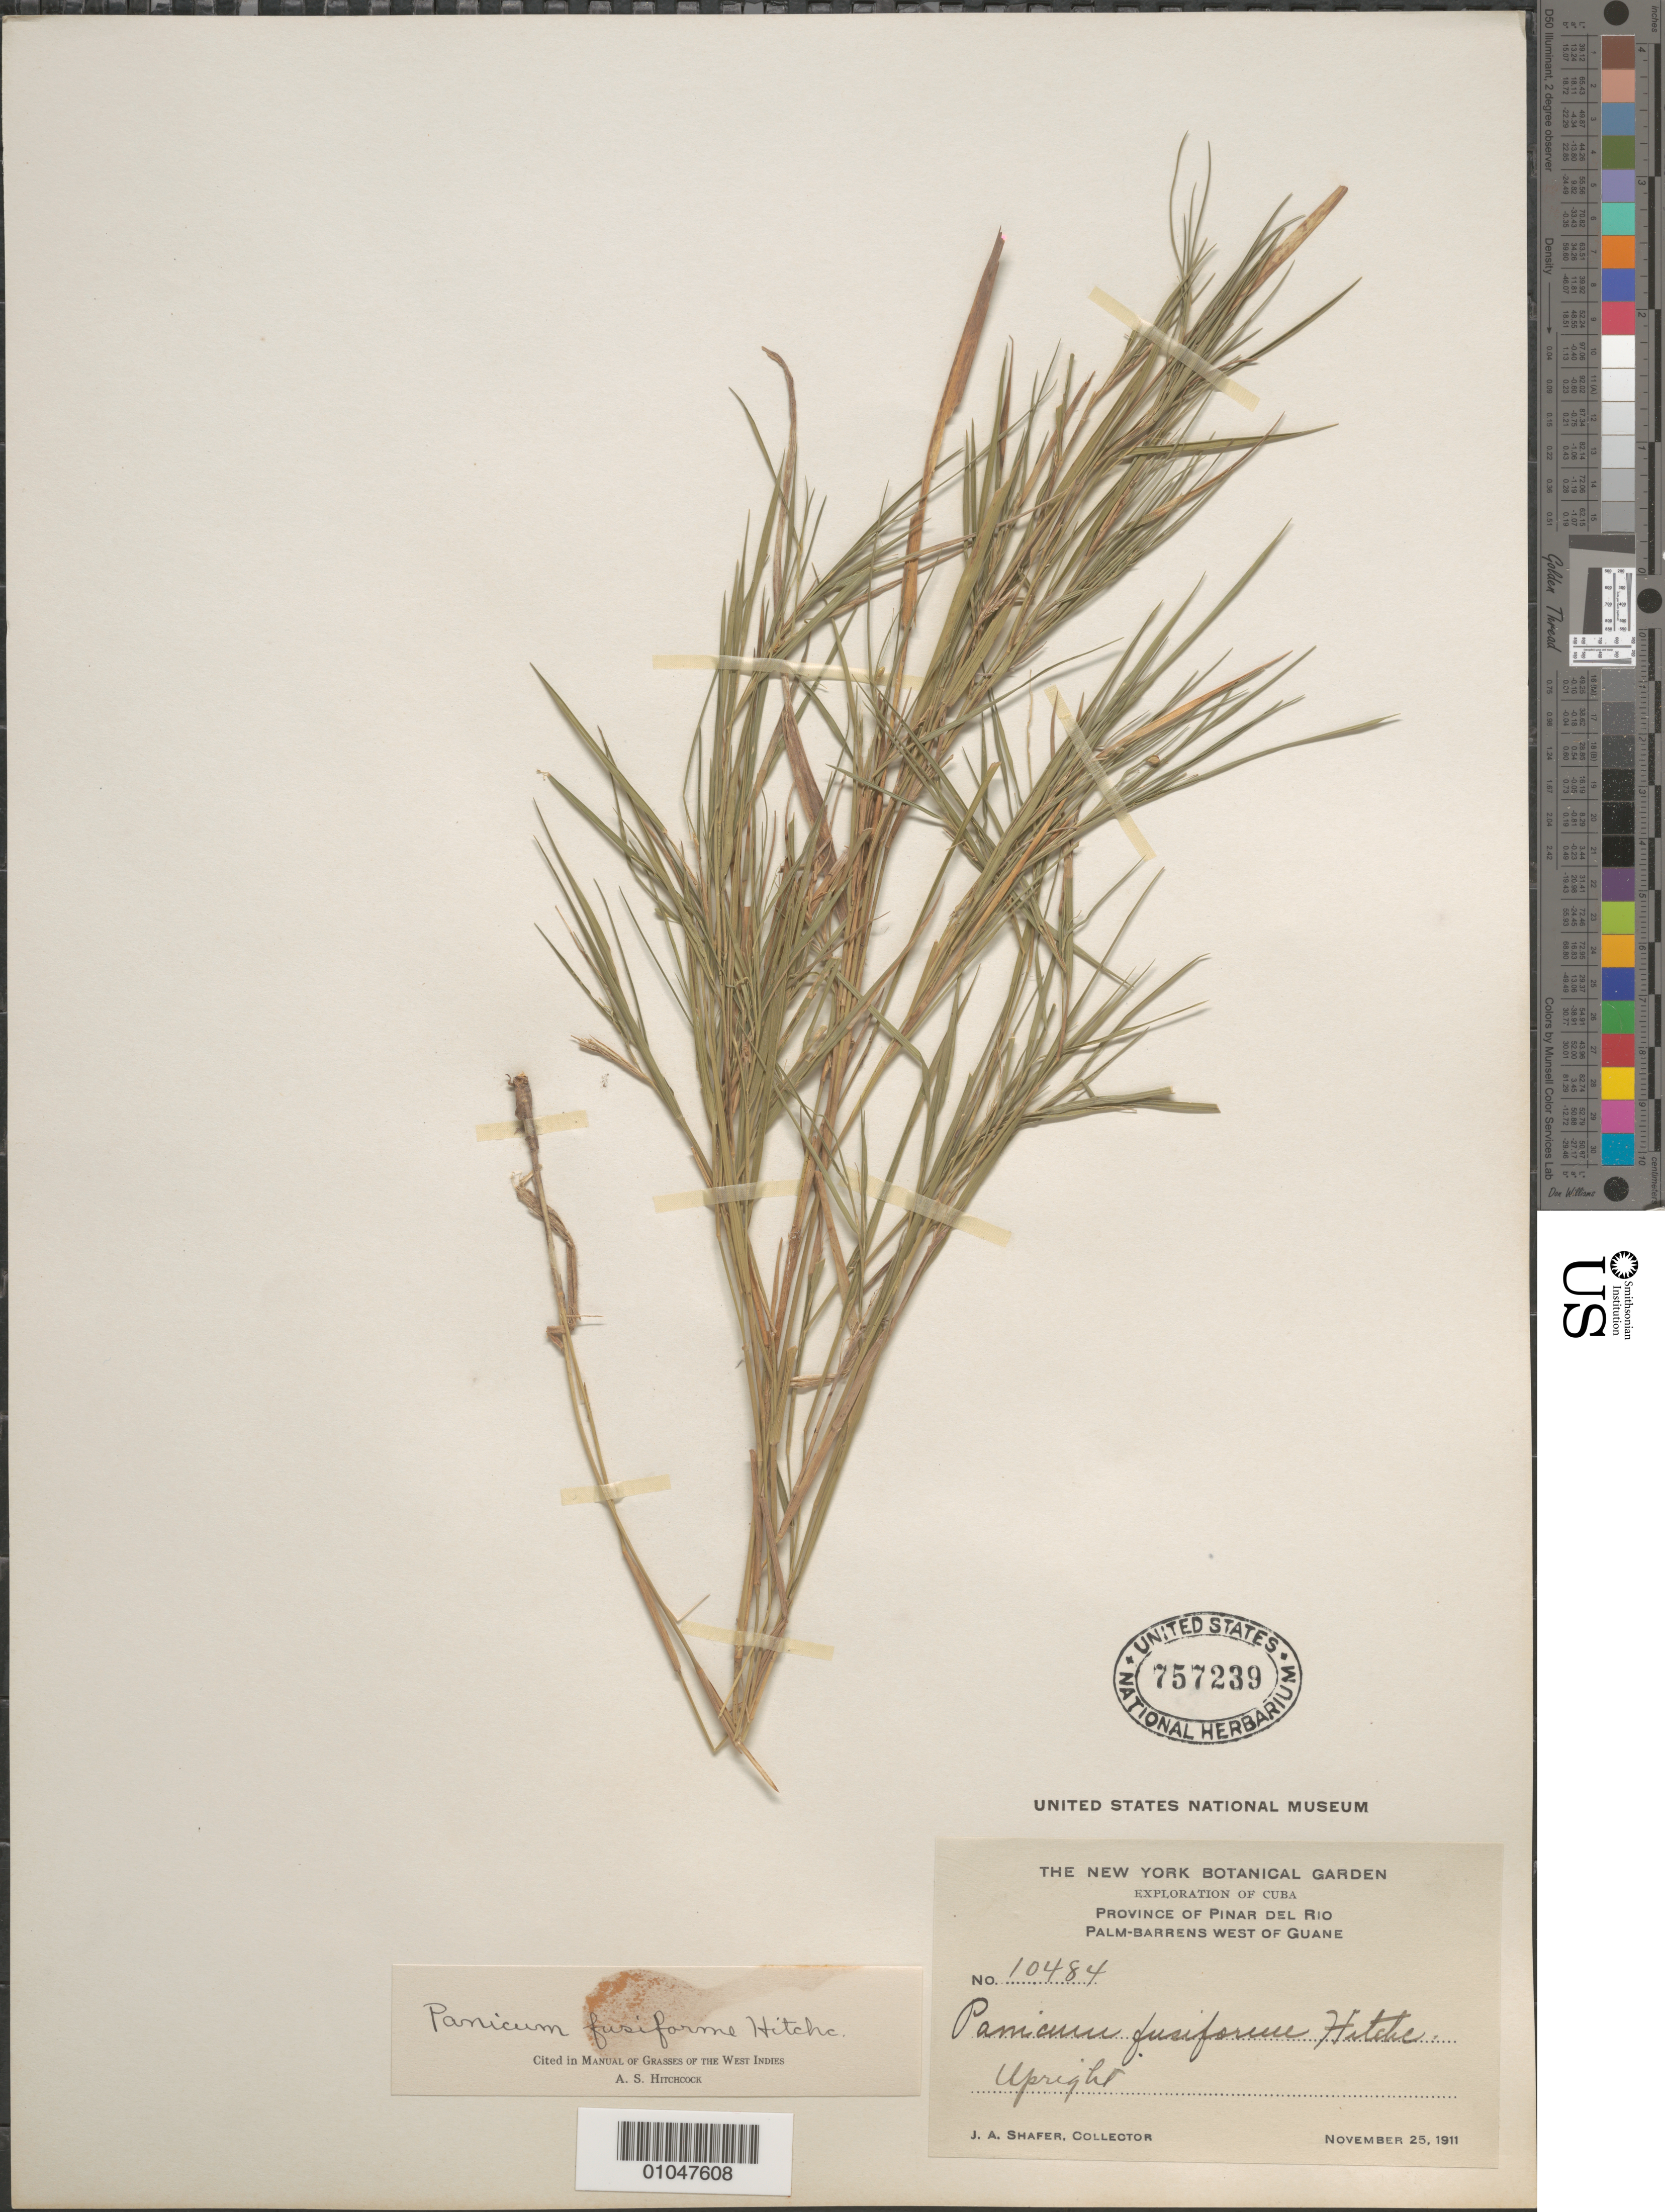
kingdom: Plantae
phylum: Tracheophyta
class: Liliopsida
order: Poales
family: Poaceae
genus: Panicum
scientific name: Panicum fusiforme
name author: Hitchc.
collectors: J. A. Shafer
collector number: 10484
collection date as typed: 25 Nov 1911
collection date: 1911-11-25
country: Cuba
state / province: Pinar del Rio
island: Cuba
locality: Palm-barrens W of Guane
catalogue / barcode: US 757239